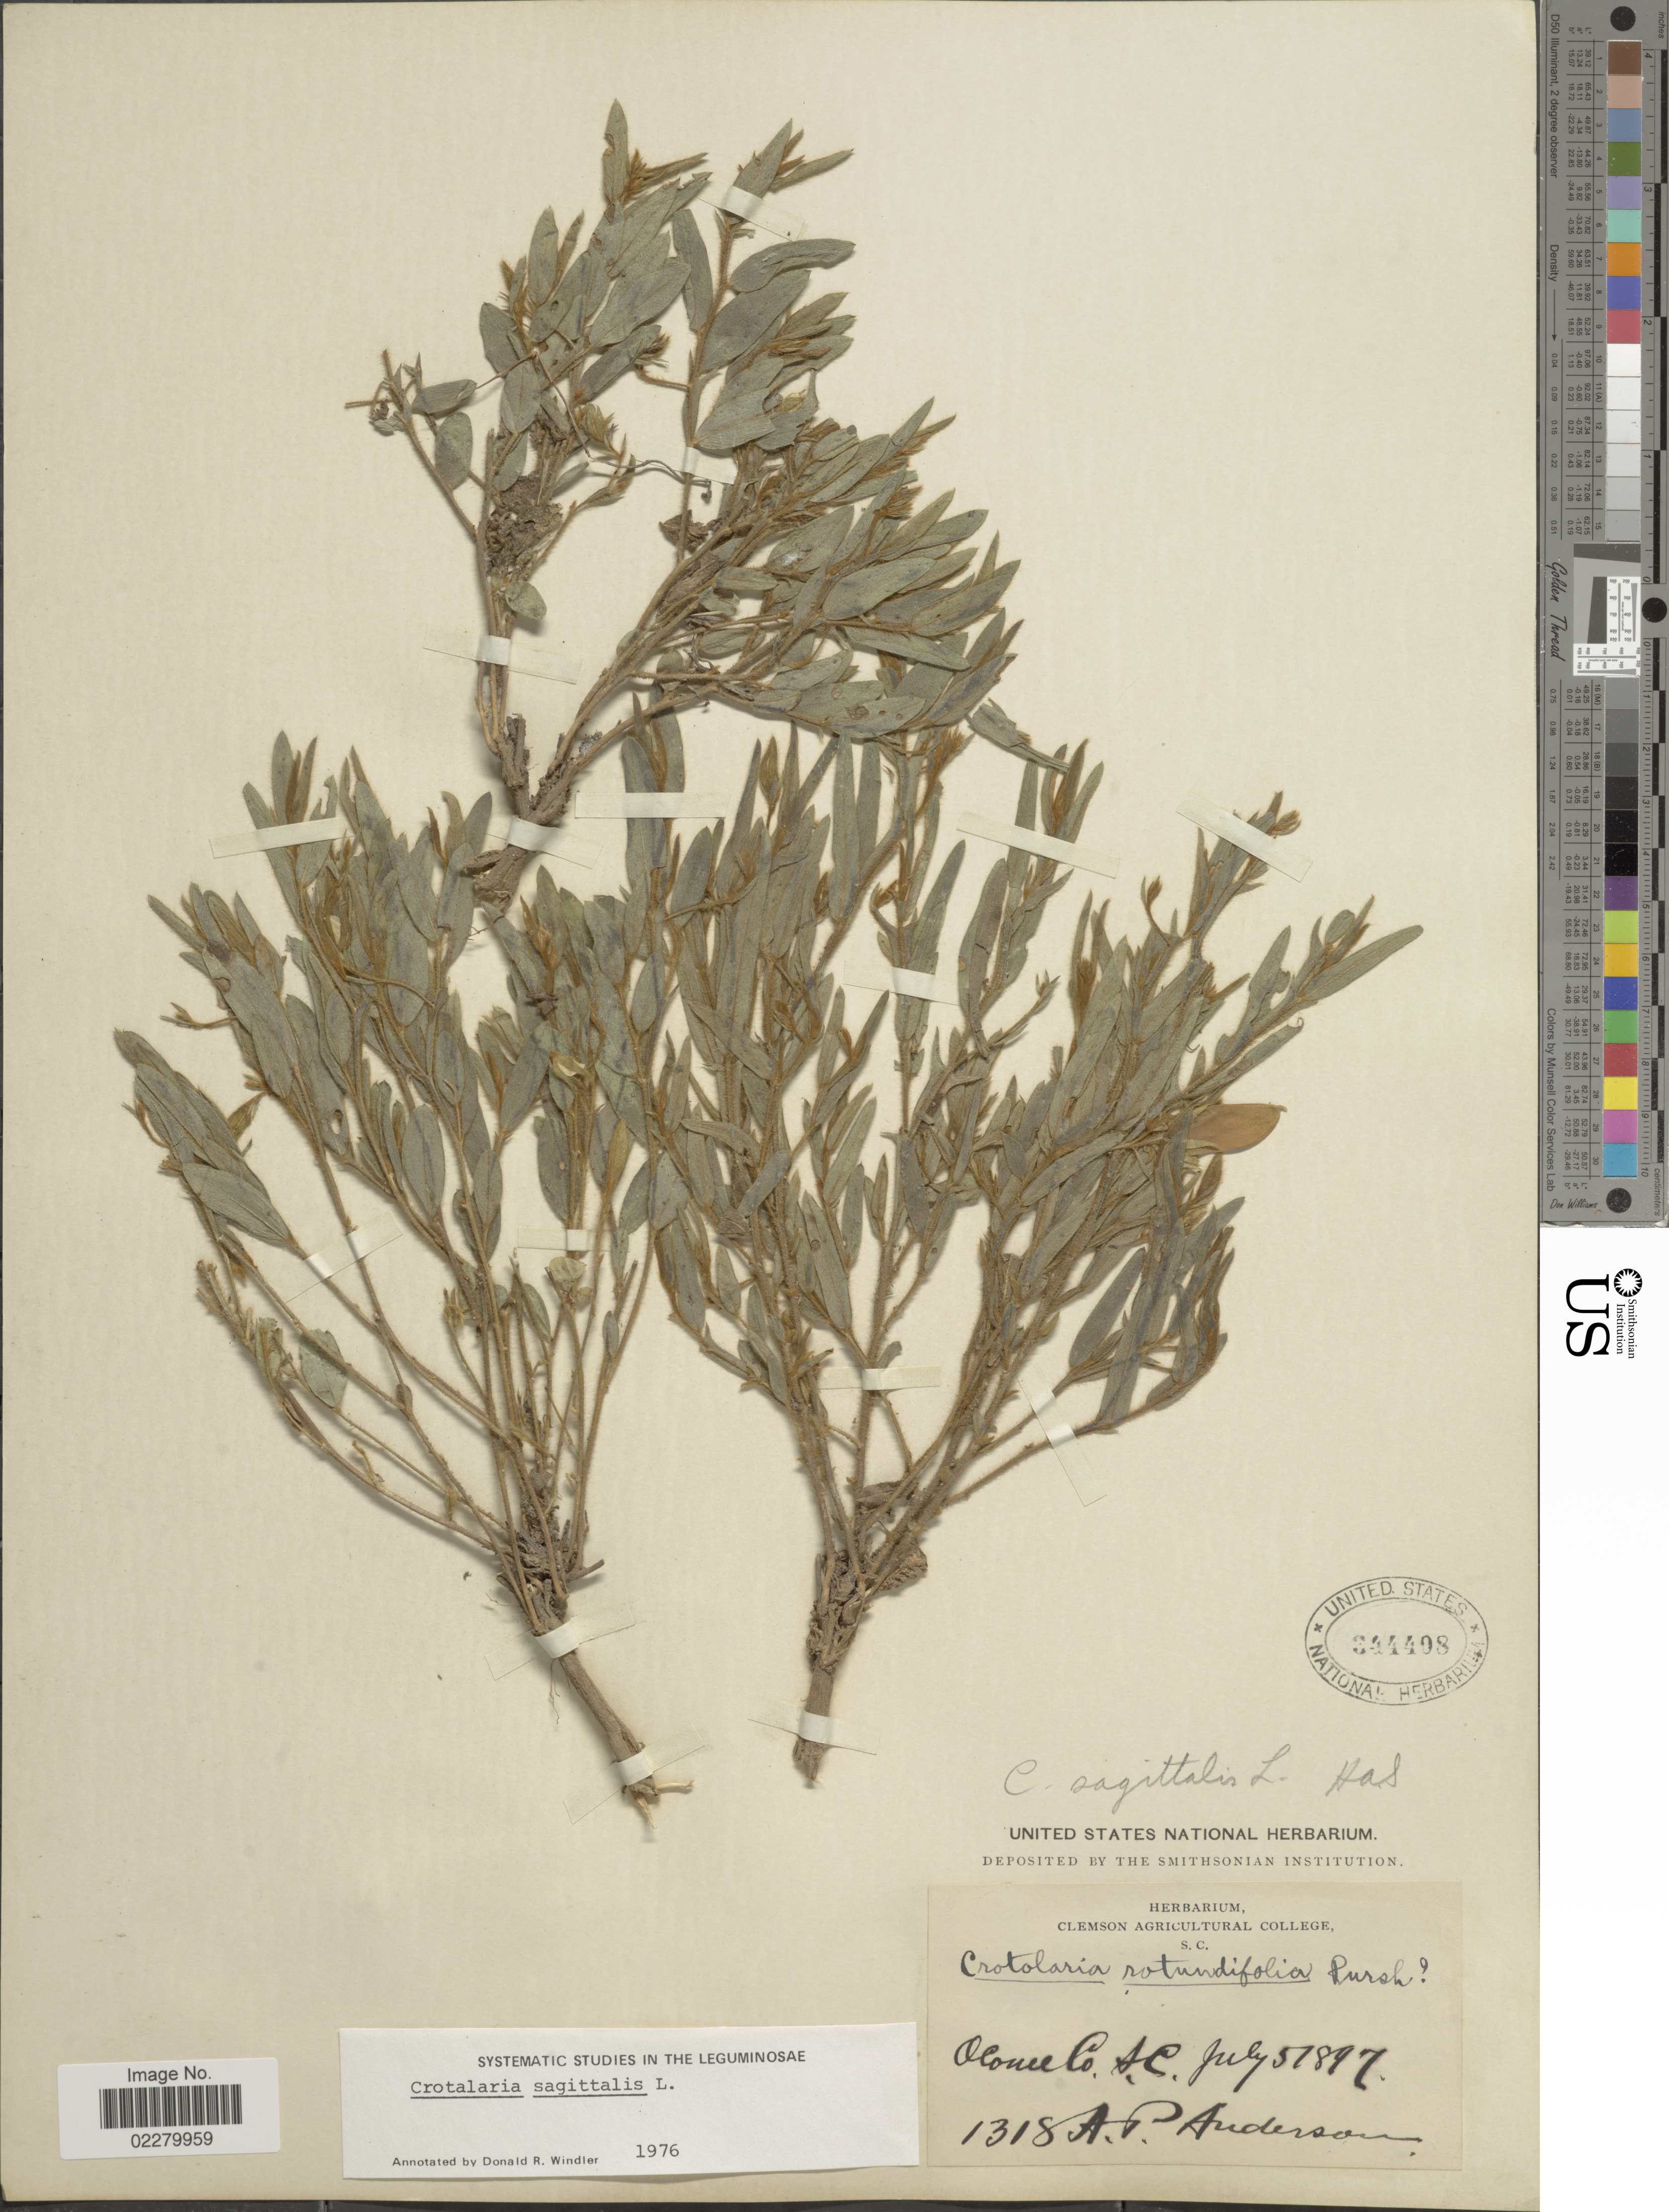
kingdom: Plantae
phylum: Tracheophyta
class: Magnoliopsida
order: Fabales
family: Fabaceae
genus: Crotalaria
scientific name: Crotalaria sagittalis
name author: L.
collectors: A. P. Anderson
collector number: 1318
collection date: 1897-07-05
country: United States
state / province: South Carolina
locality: Oconee Co., S.C.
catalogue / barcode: US 344408